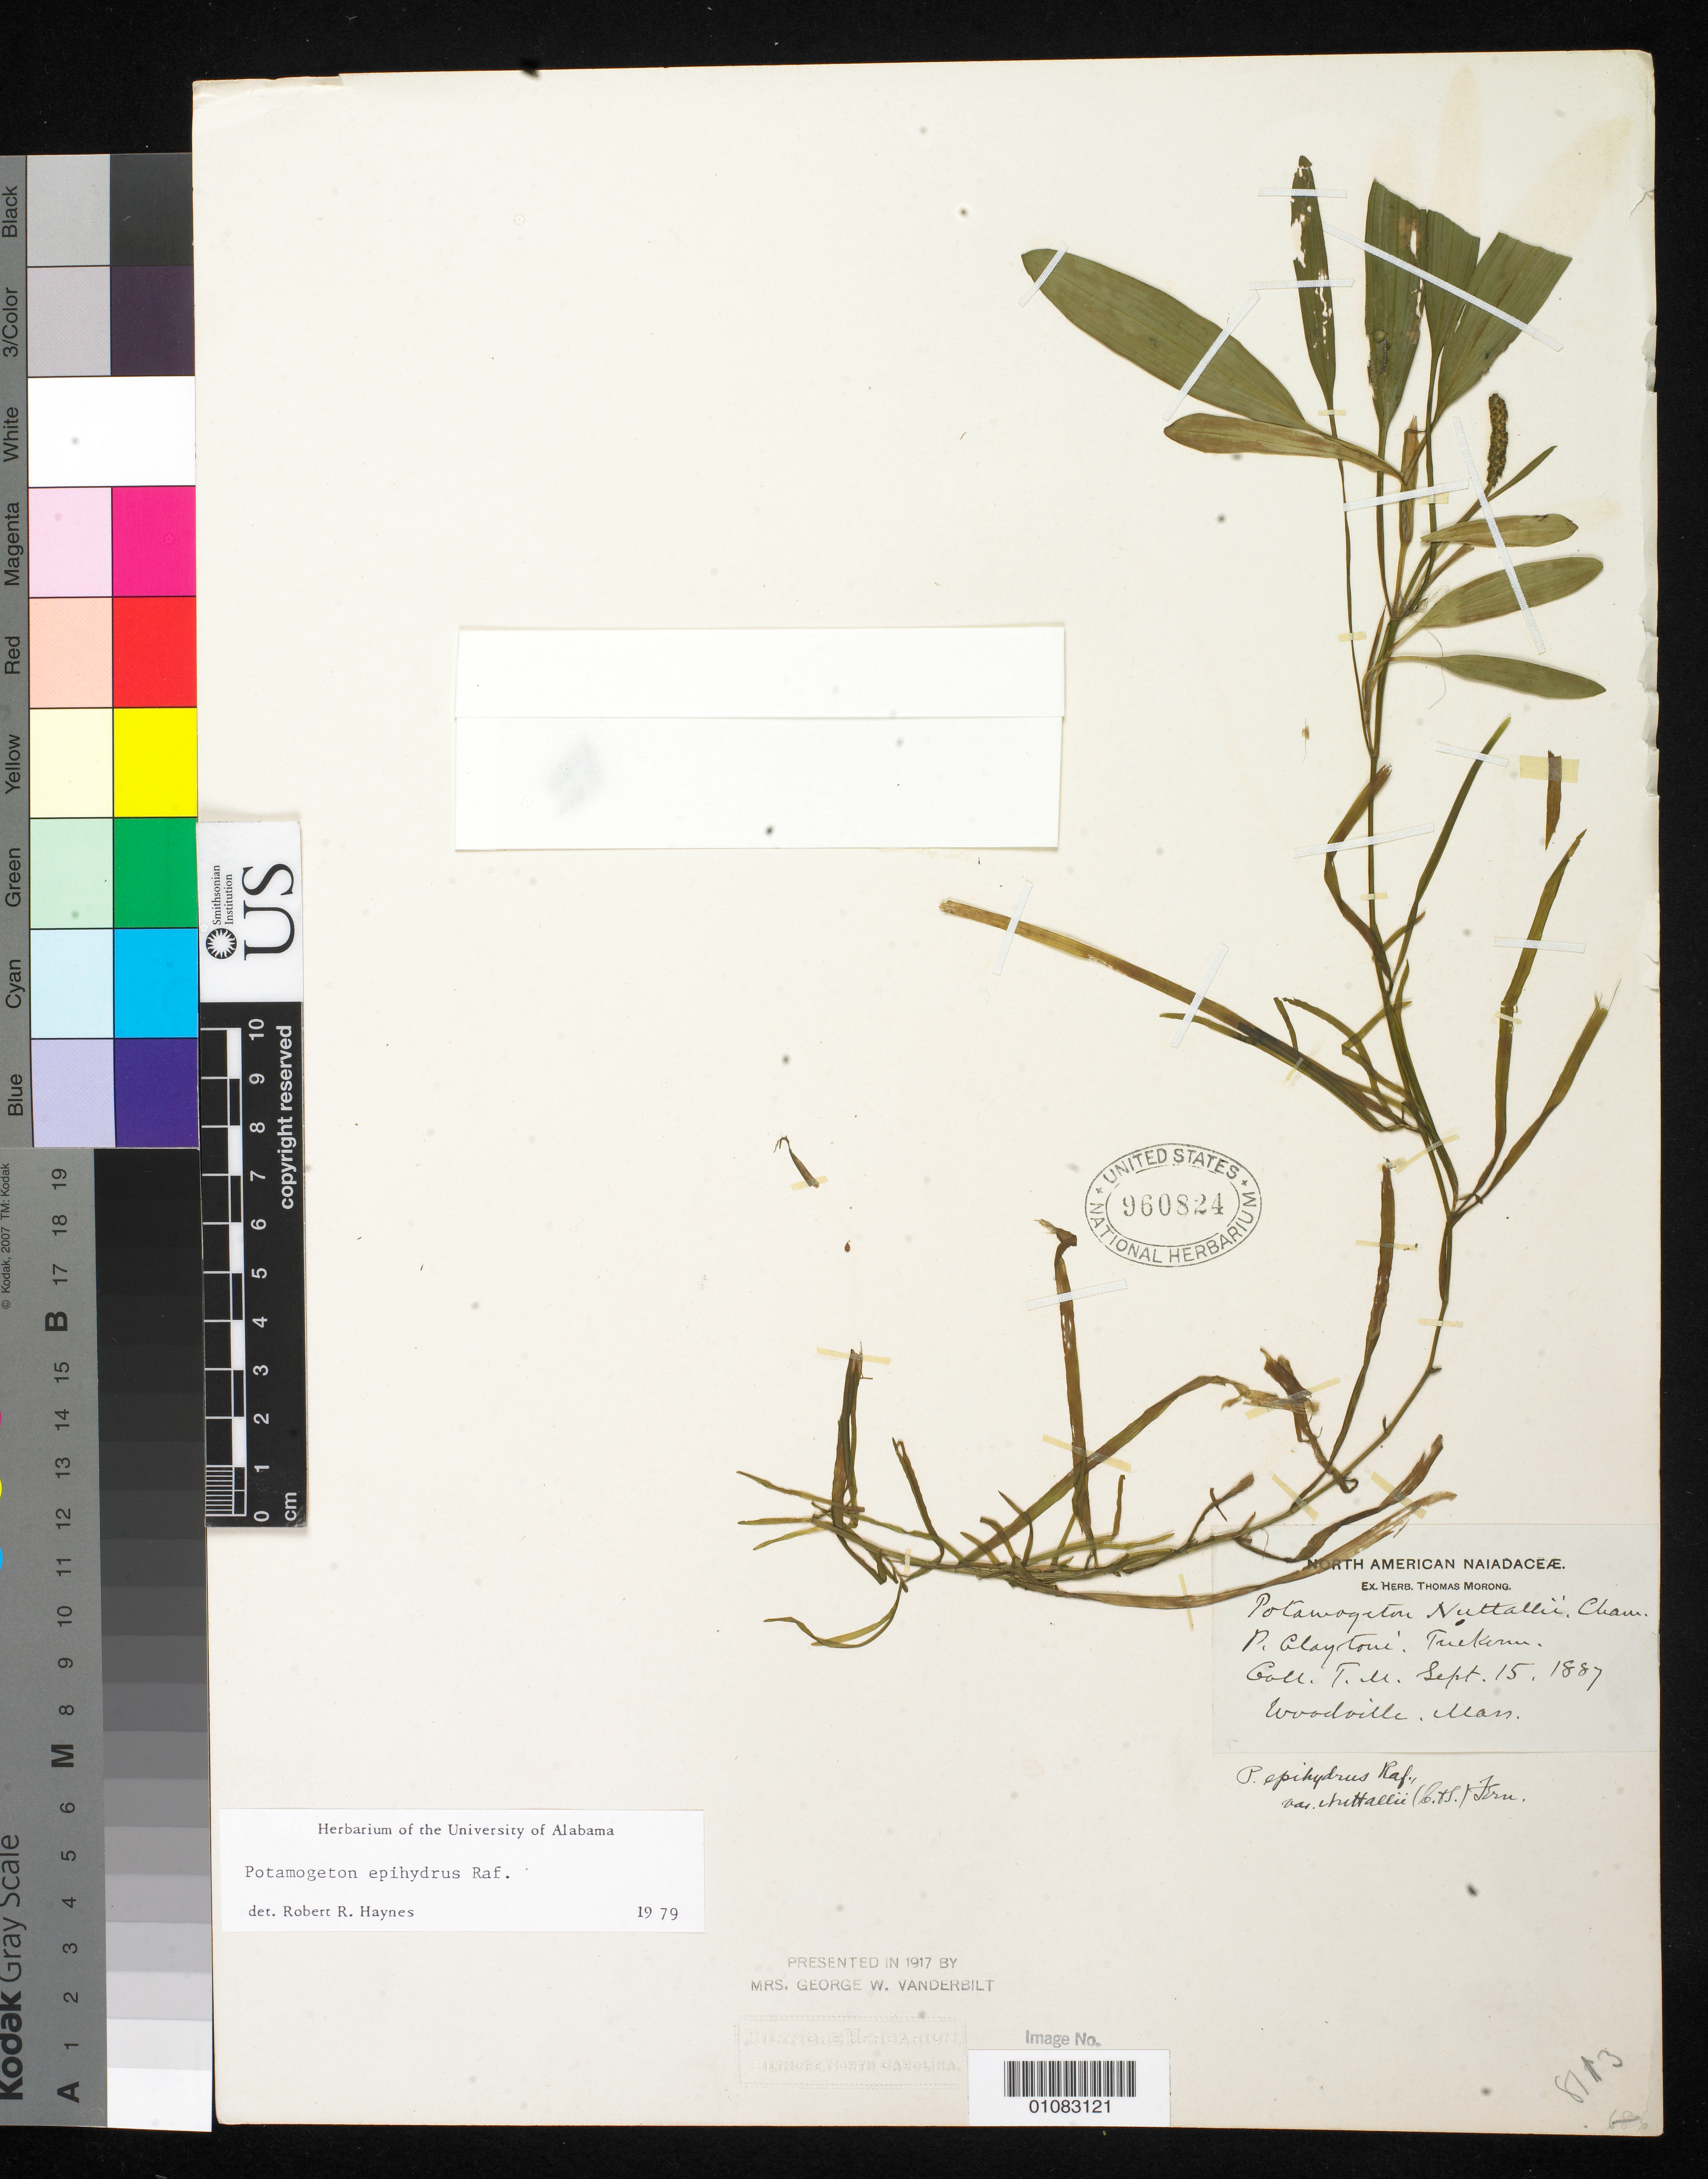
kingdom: Plantae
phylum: Tracheophyta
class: Liliopsida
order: Alismatales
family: Potamogetonaceae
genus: Potamogeton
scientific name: Potamogeton epihydrus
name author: Raf.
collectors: T. Morong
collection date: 1887-09-15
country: United States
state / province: Massachusetts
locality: Woodville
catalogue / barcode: US 960824